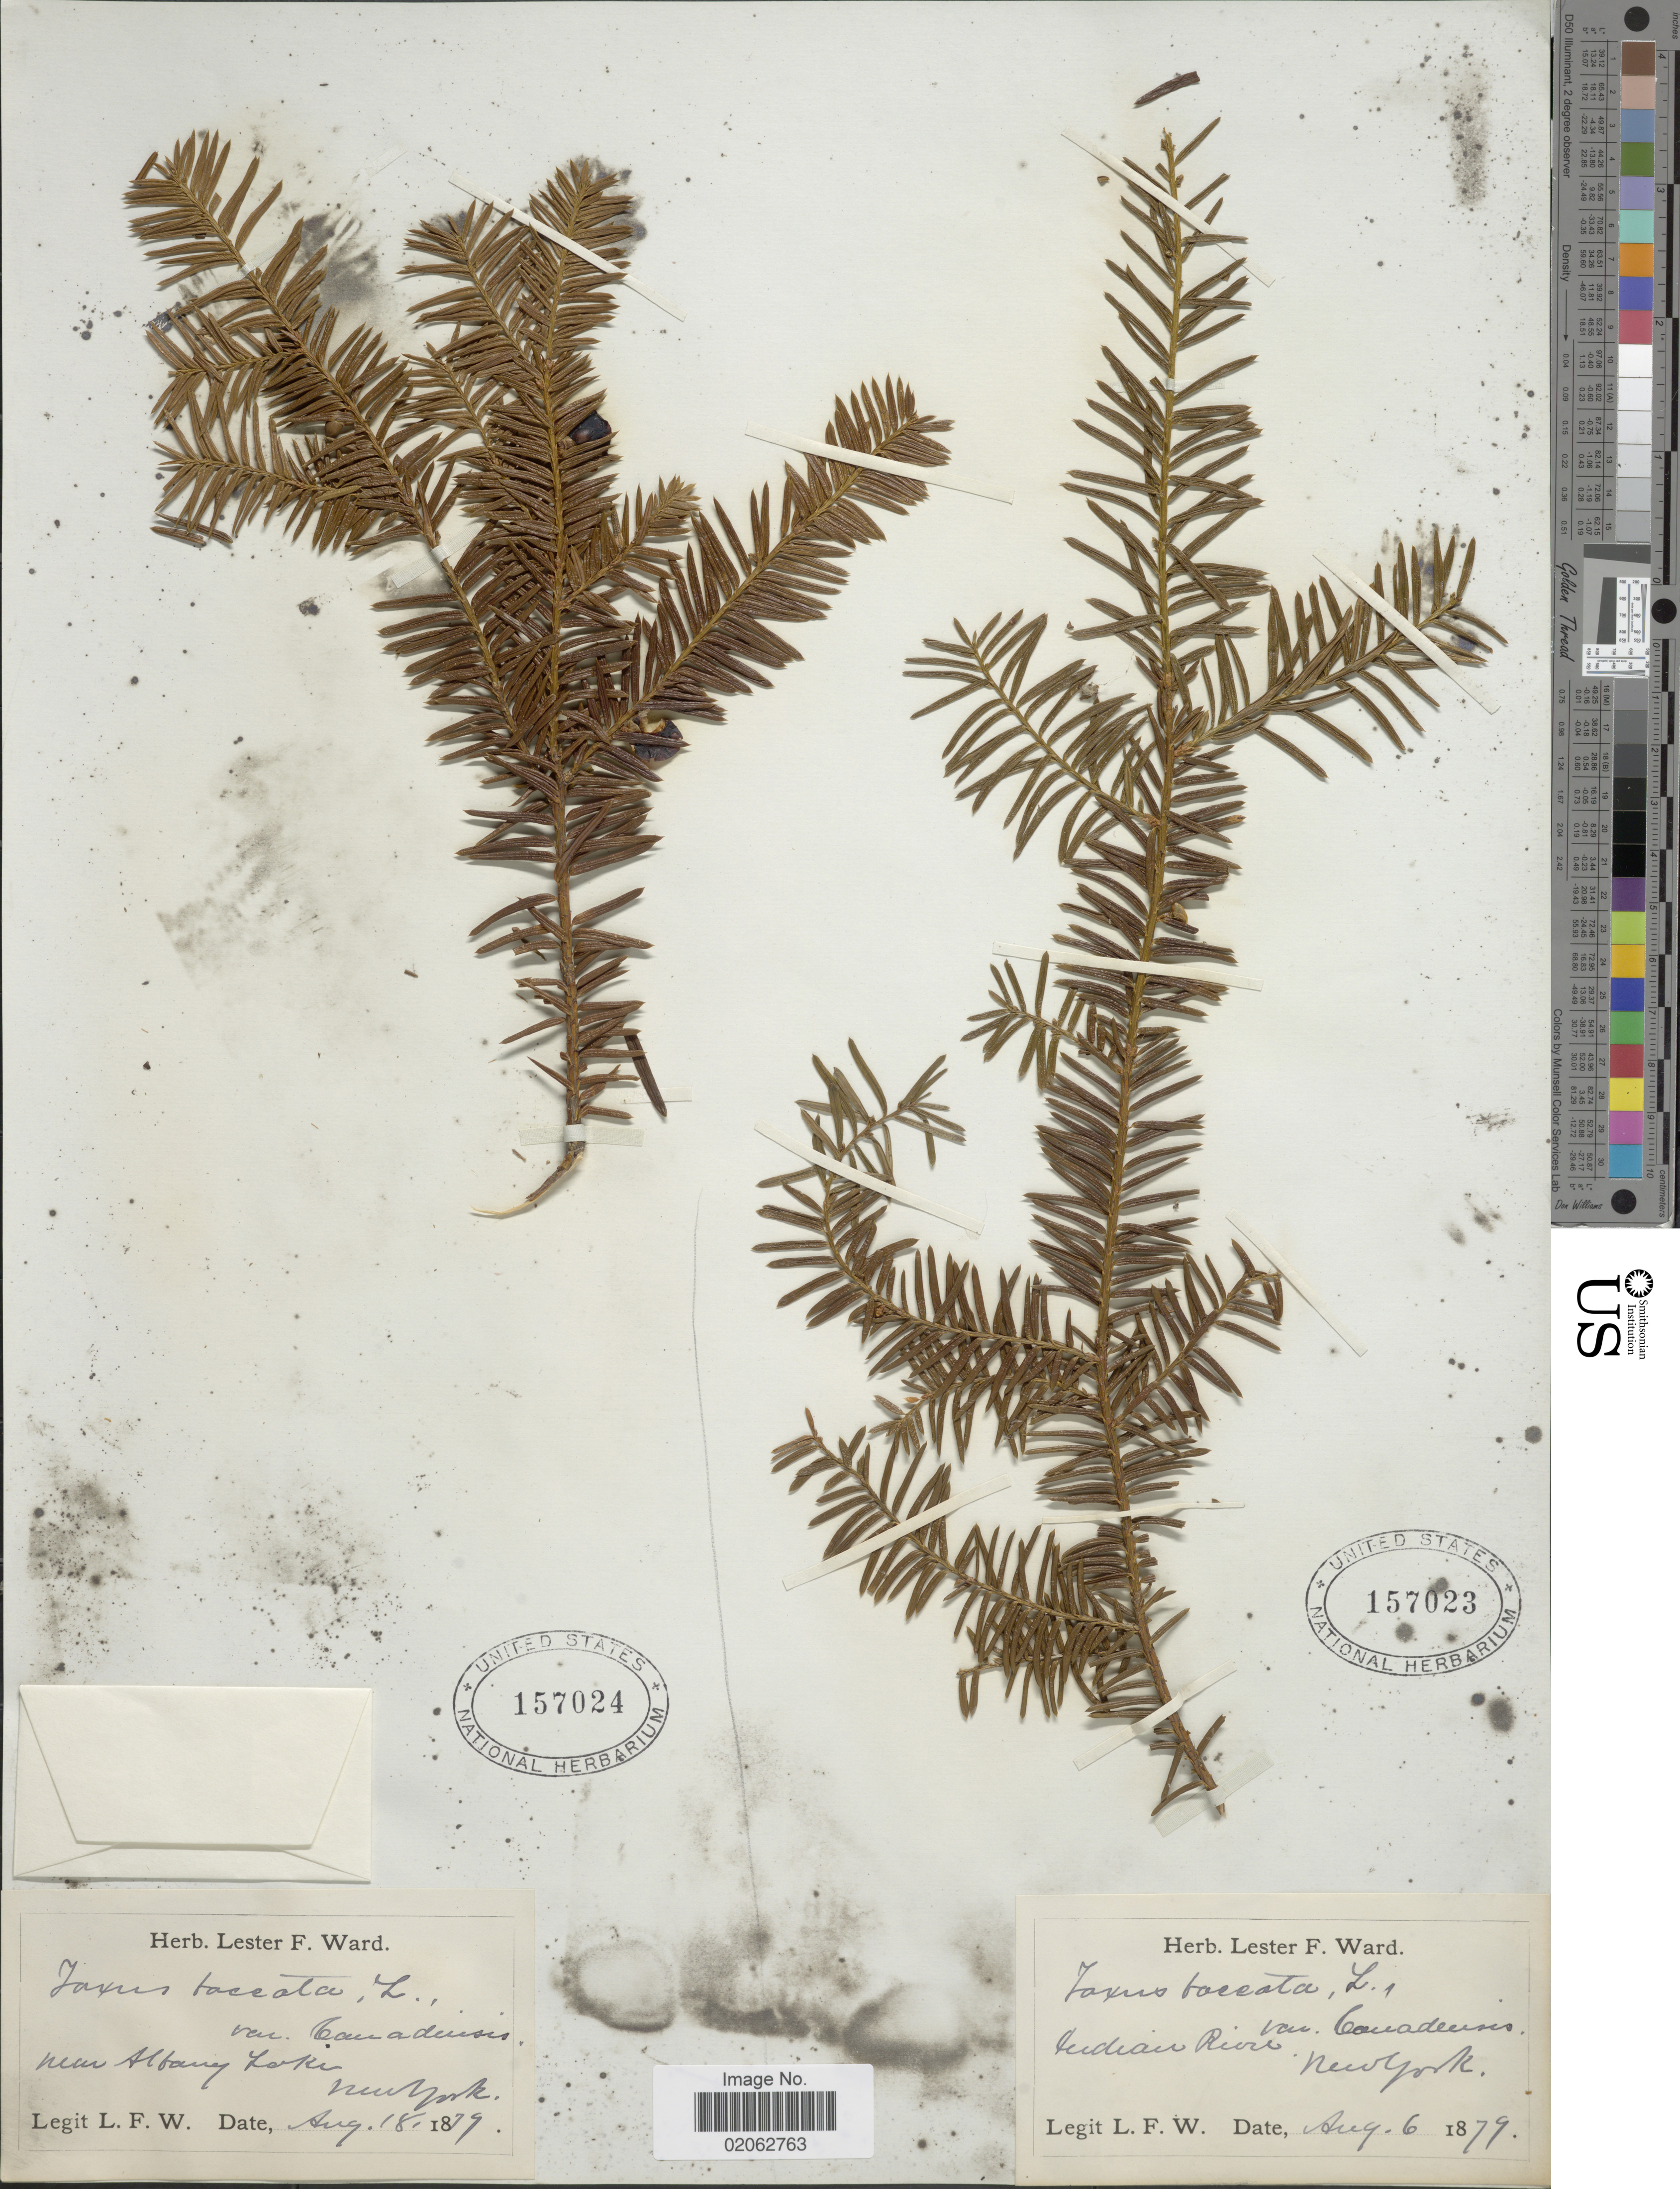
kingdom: Plantae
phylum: Tracheophyta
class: Pinopsida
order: Pinales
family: Taxaceae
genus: Taxus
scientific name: Taxus canadensis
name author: Marshall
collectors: L. F. Ward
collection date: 1879-08-06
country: United States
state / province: New York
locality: Indian River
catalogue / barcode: US 157023-2